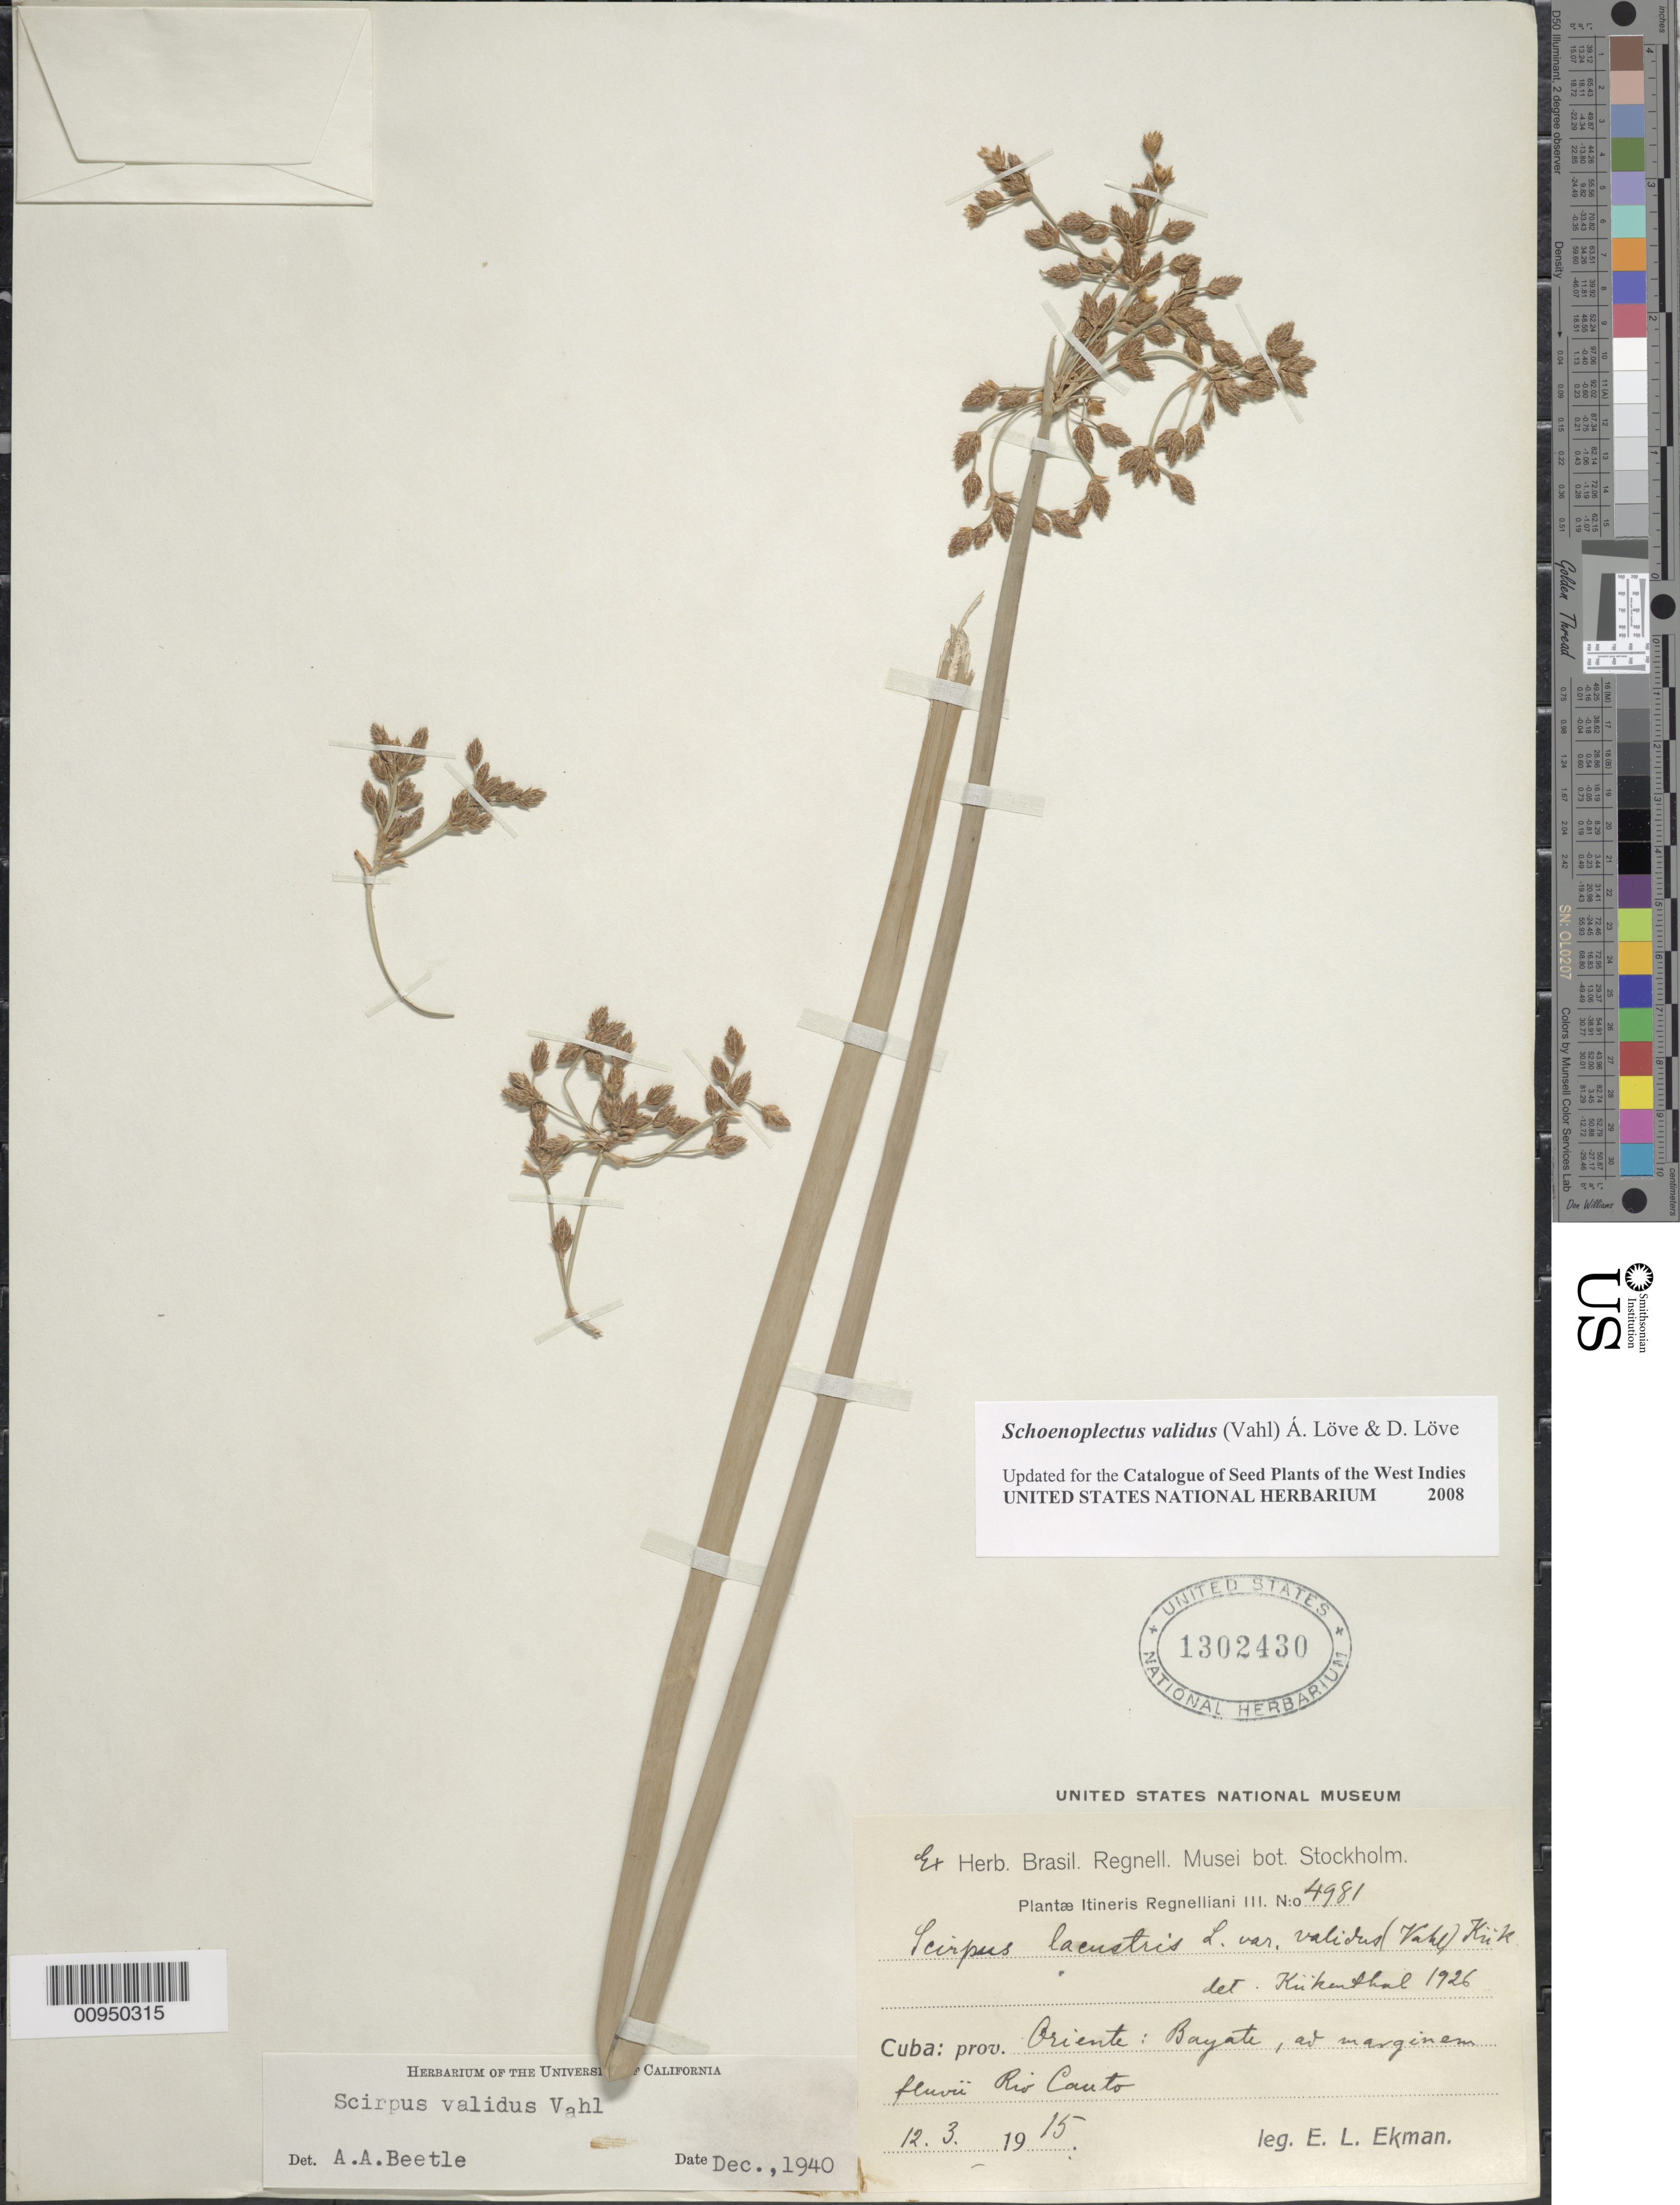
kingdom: Plantae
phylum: Tracheophyta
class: Liliopsida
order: Poales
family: Cyperaceae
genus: Schoenoplectus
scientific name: Schoenoplectus validus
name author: (Vahl) Á. Löve & D. Löve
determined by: Strong, M. T., (US), Smithsonian Institution - National Museum of Natural History (UNITED STATES)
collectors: E. L. Ekman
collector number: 4981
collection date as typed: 12 Mar 1915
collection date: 1915-03-12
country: Cuba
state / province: Oriente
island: Cuba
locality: Bayate, ad marginem fluvii Rio Canto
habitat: Ad marginem fluvii de rio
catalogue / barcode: US 1302430